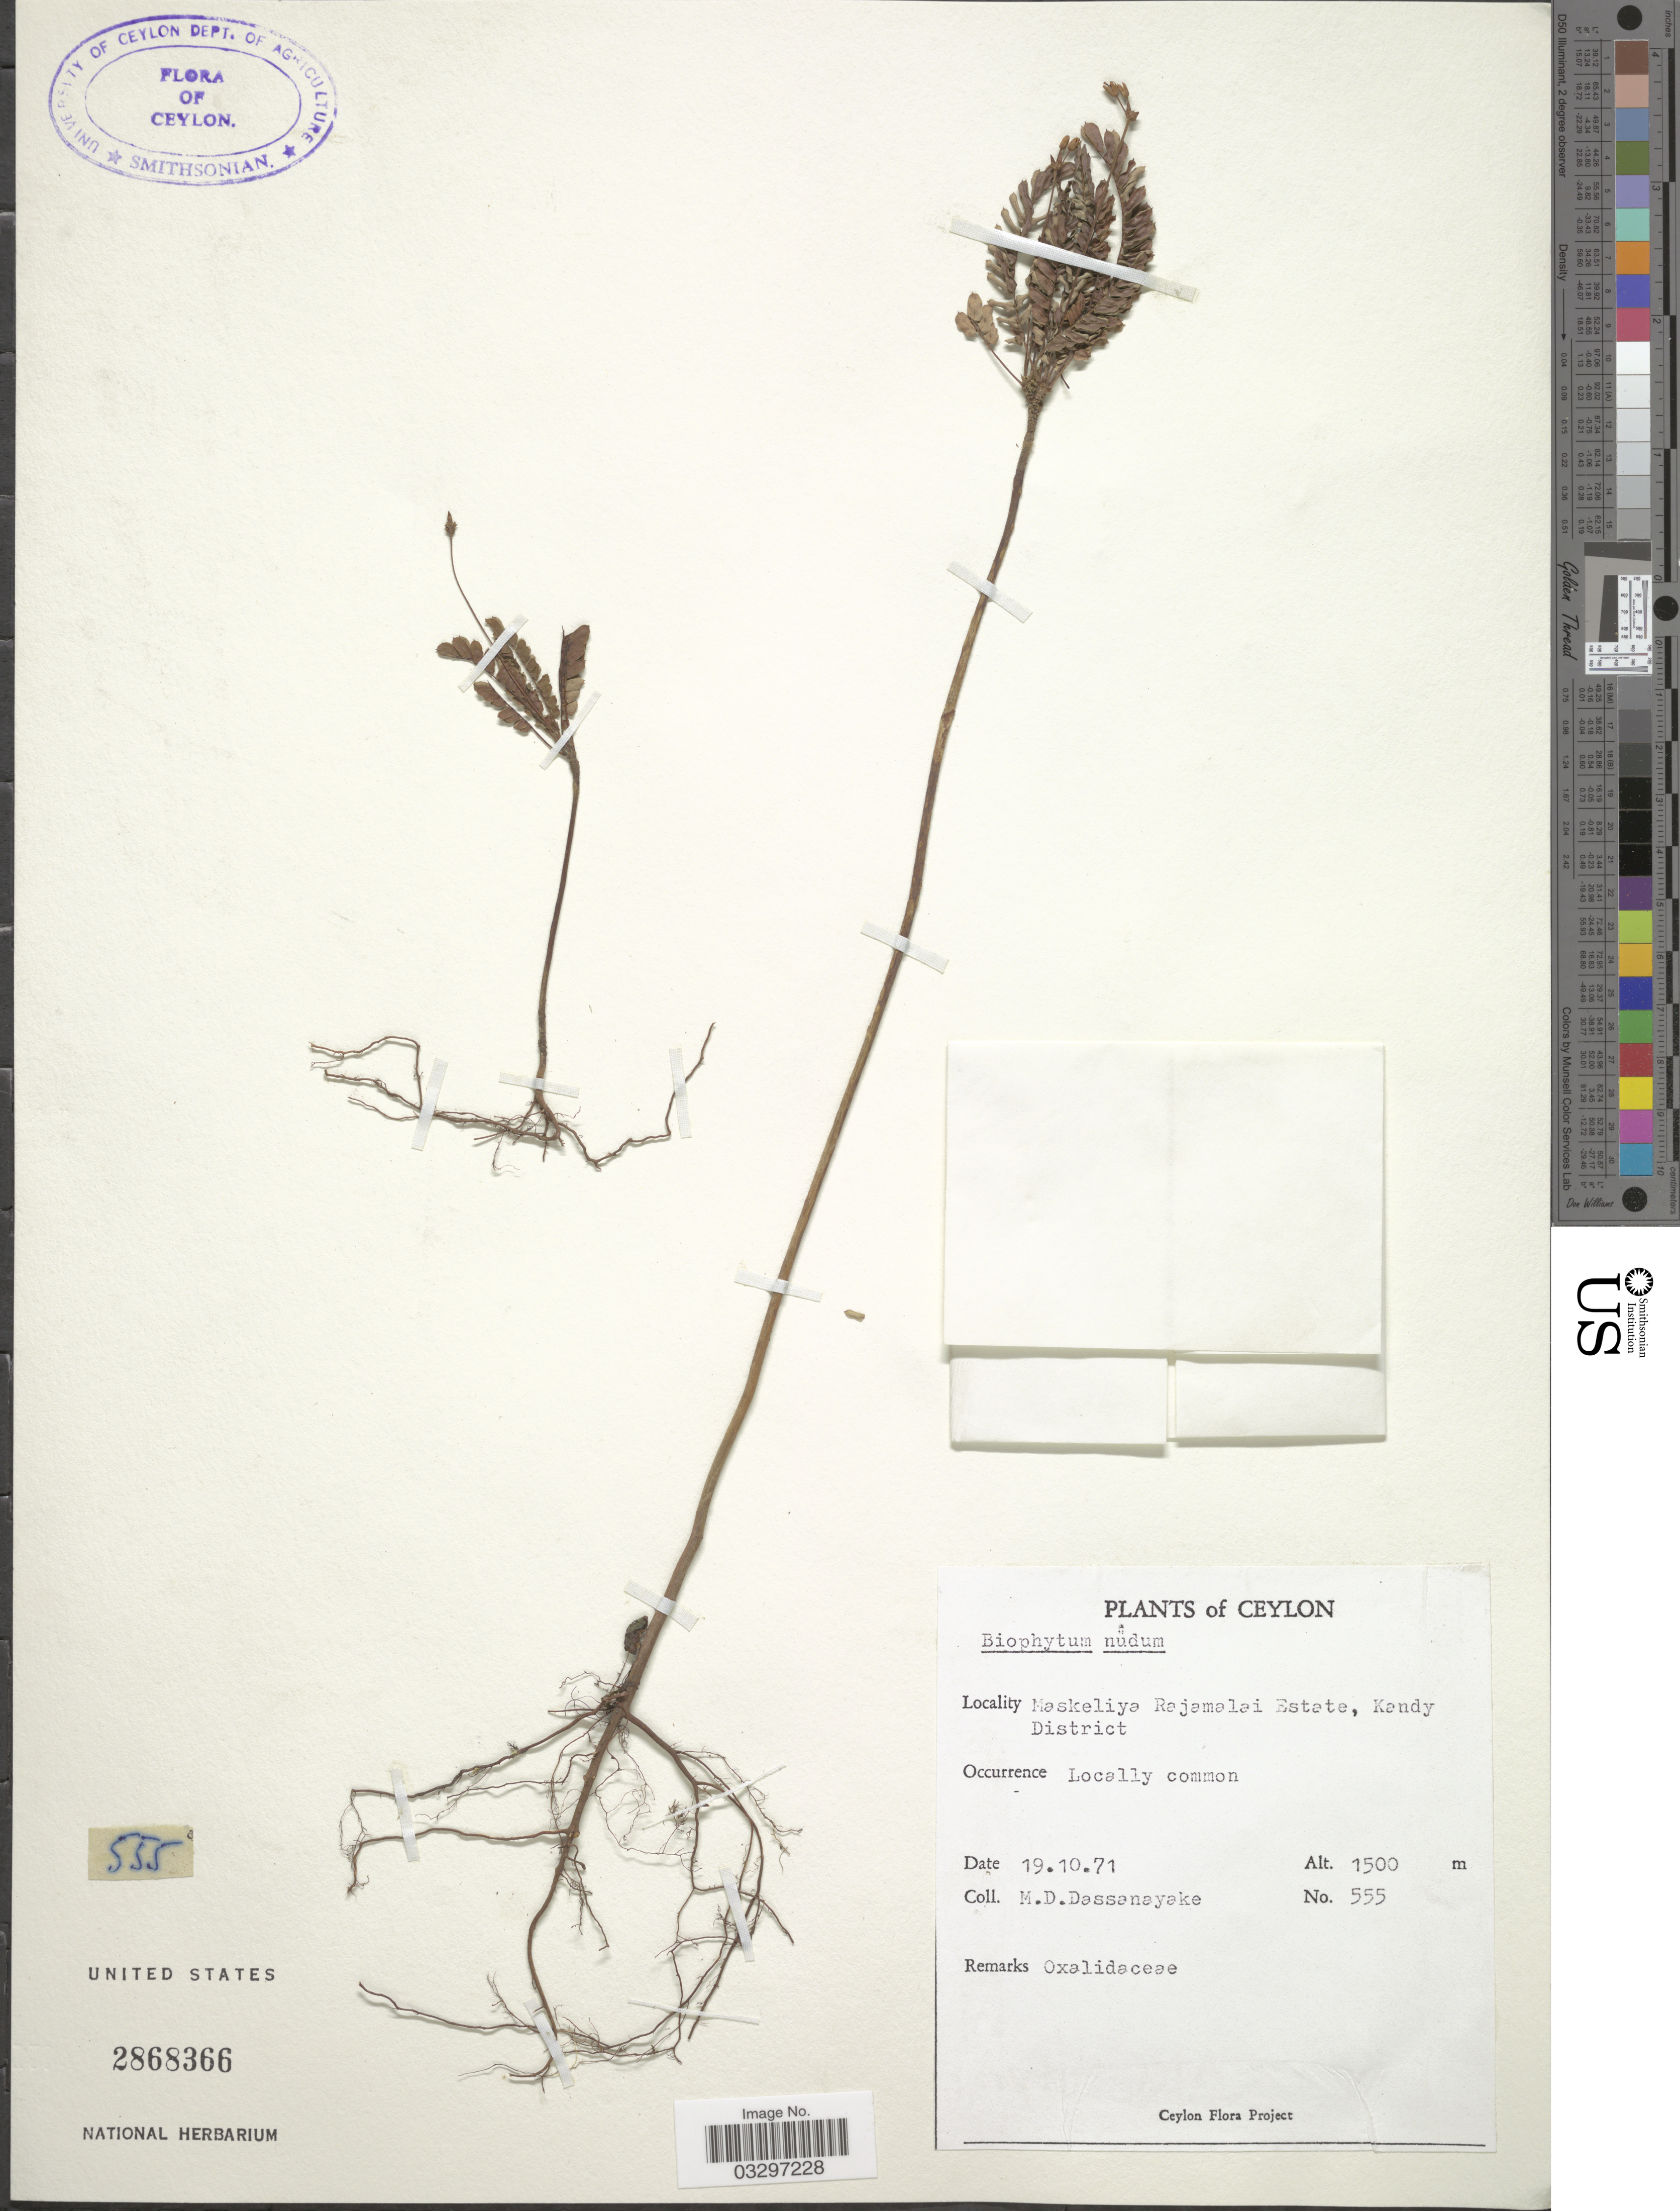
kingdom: Plantae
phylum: Tracheophyta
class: Magnoliopsida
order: Oxalidales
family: Oxalidaceae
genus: Biophytum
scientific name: Biophytum nudum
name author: (Arn.) Wight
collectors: M. D. Dassanayake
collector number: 555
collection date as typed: Transcribed d/m/y: 19/10/71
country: Sri Lanka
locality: Ceylon. Maskeliya Rajamalai Estate, Kandy District.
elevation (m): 1500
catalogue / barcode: US 2868366